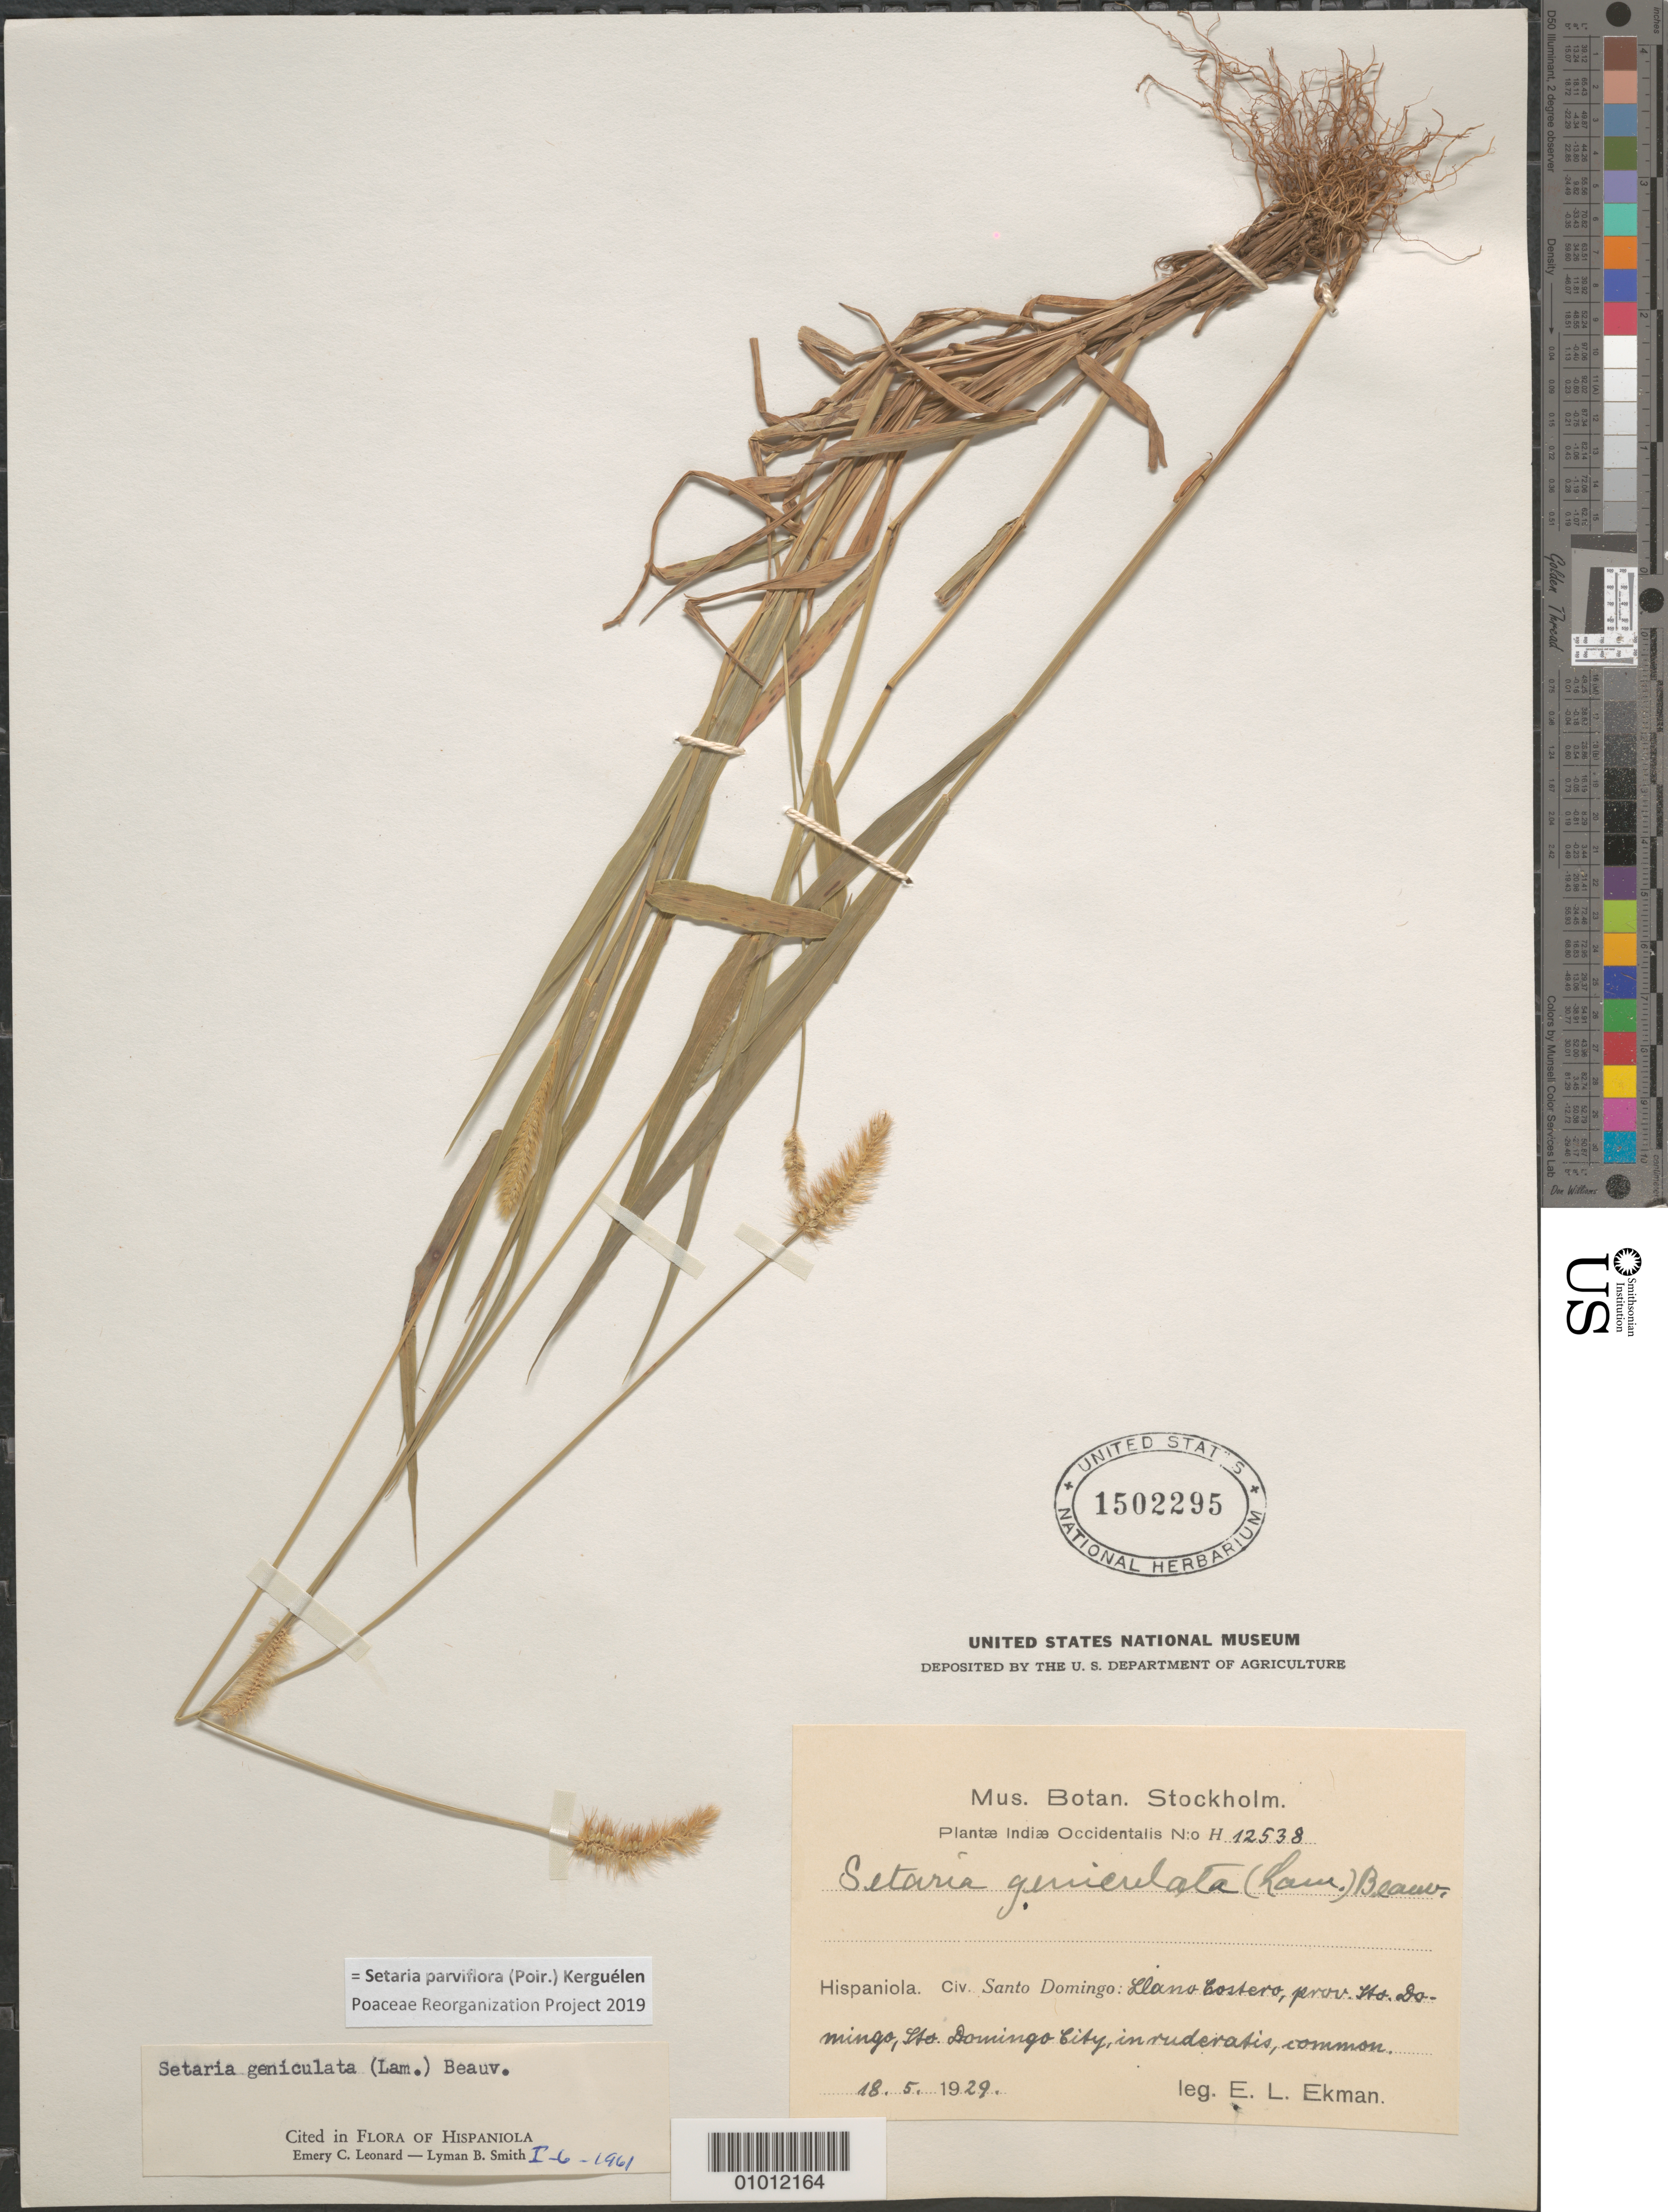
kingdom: Plantae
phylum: Tracheophyta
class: Liliopsida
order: Poales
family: Poaceae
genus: Setaria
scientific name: Setaria parviflora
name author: (Poir.) Kerguélen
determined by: Poaceae Reorganization Project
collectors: E. L. Ekman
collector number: H 12538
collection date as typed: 18 May 1929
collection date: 1929-05-18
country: Dominican Republic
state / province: Distrito Nacional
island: Hispaniola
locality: Llano Costero, Prov. Santo Domingo, St. Domingo City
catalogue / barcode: US 1502295